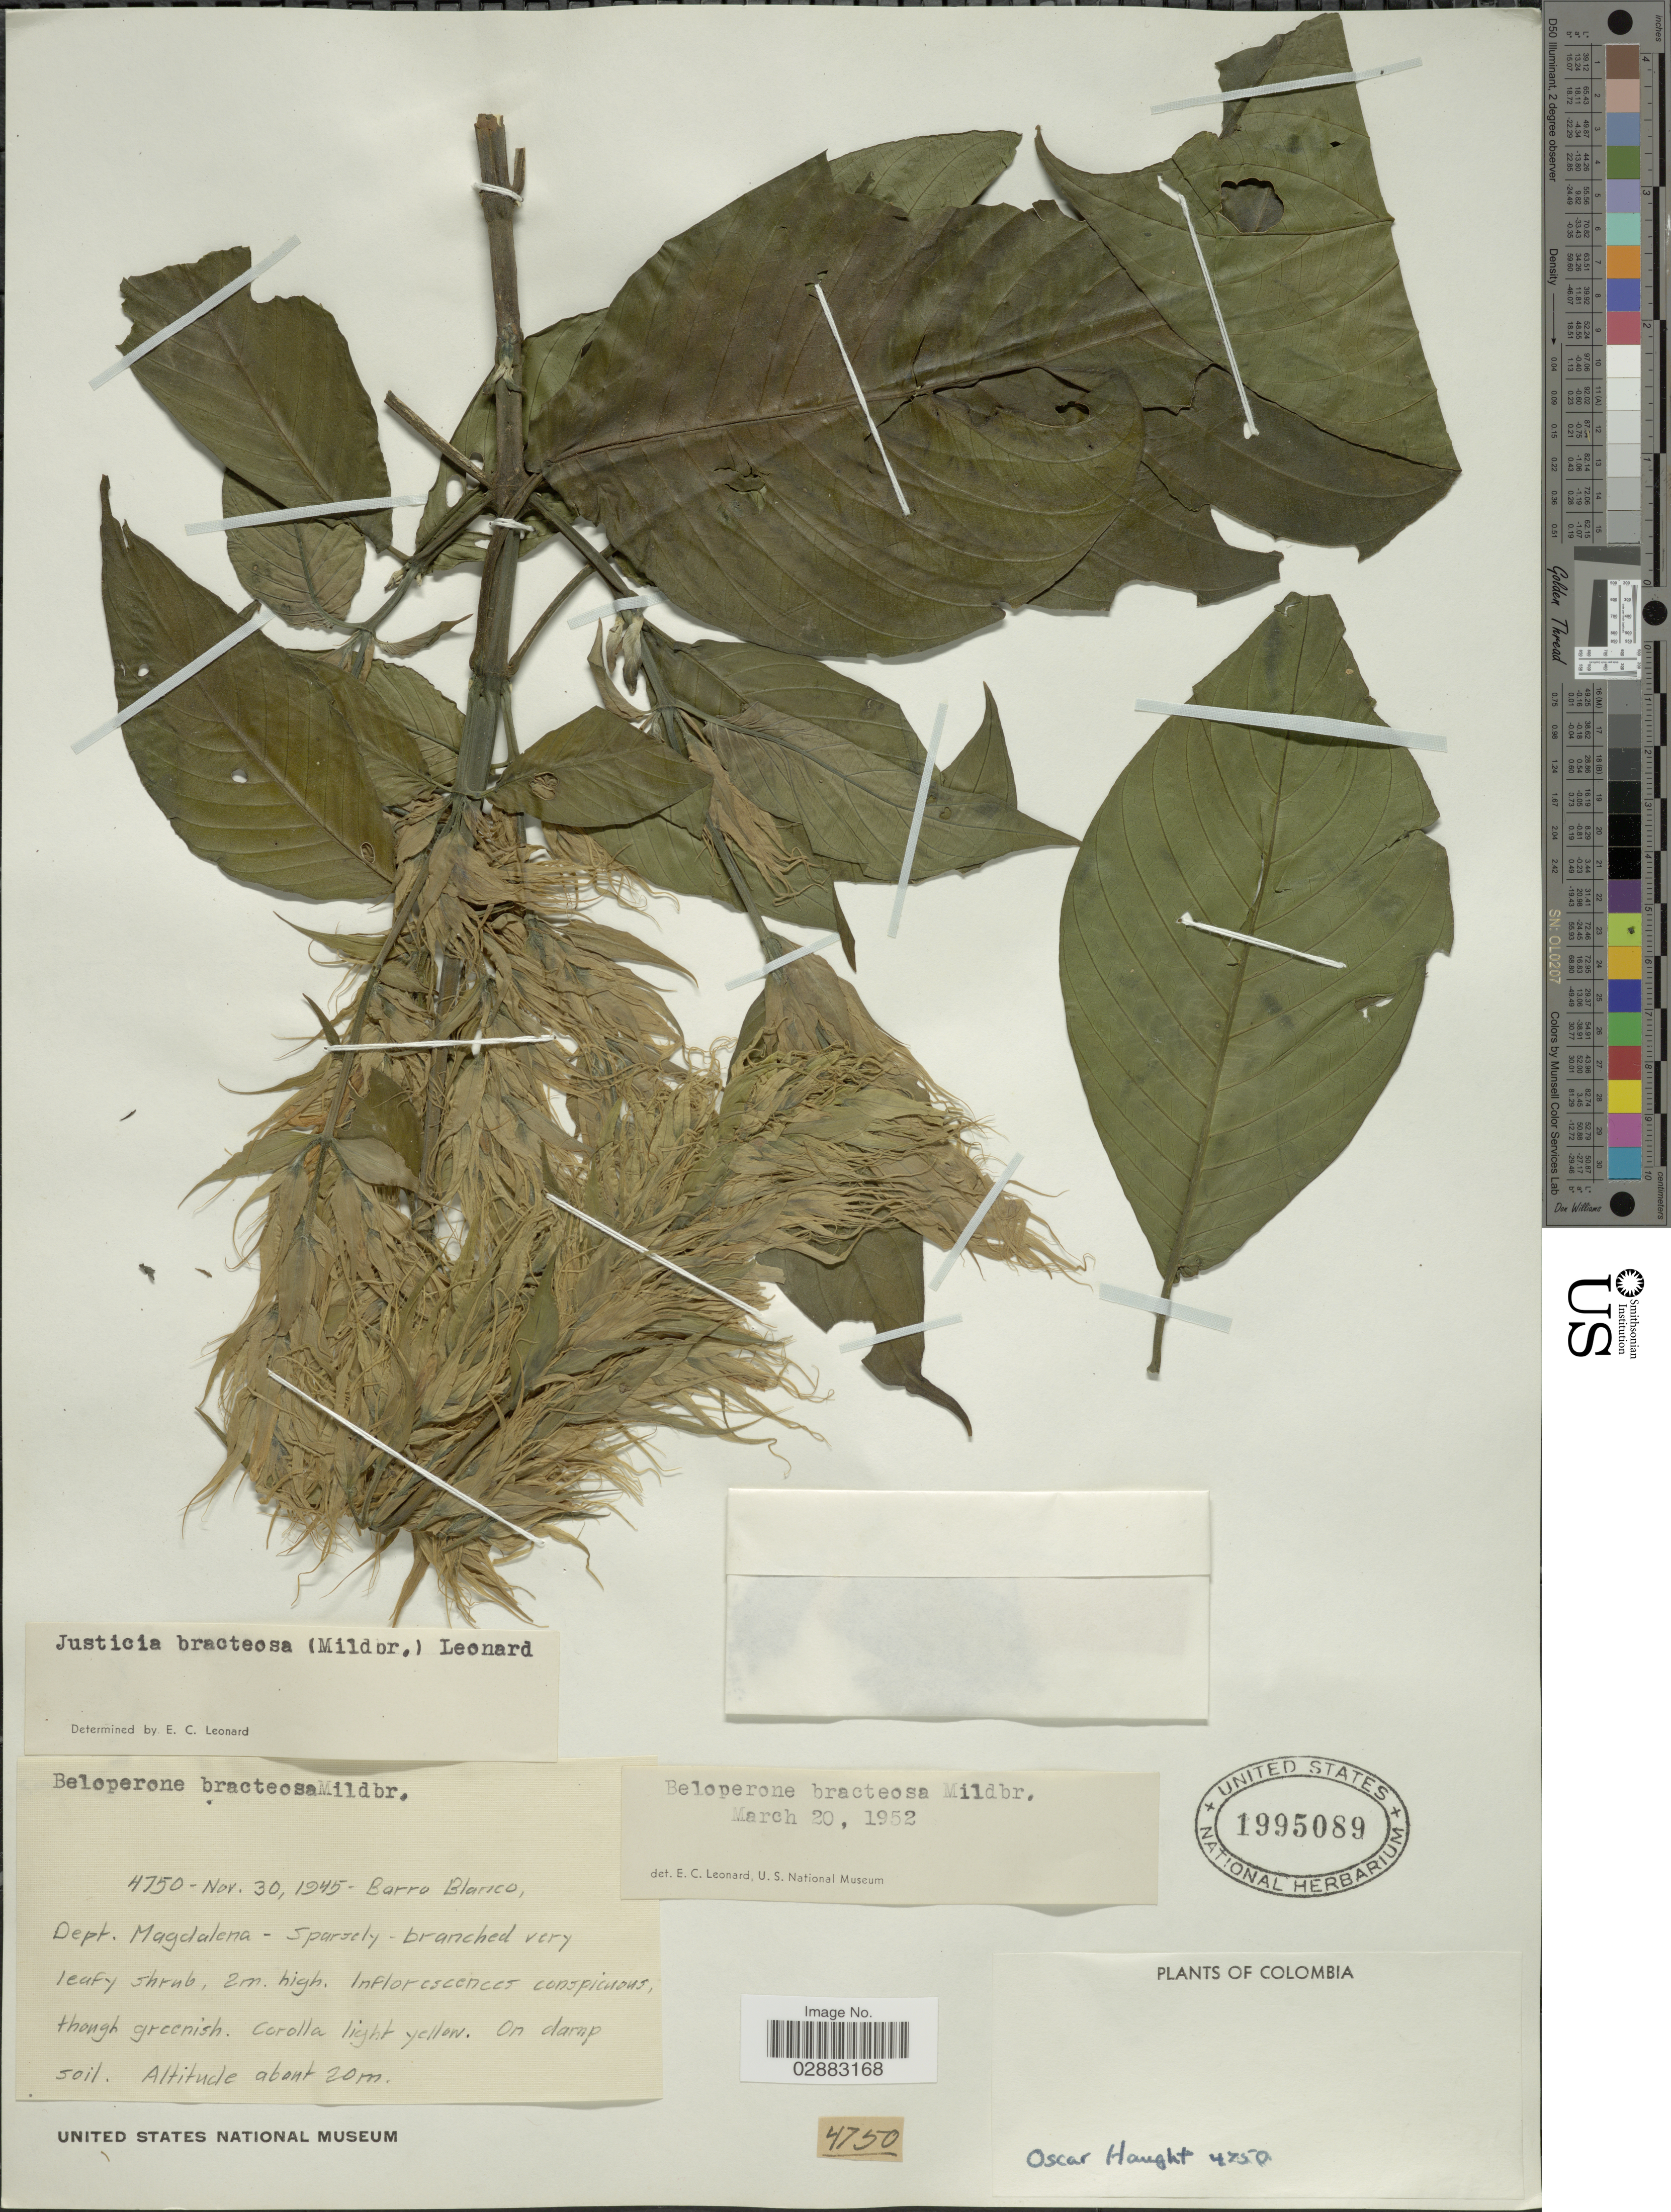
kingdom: Plantae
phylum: Tracheophyta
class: Magnoliopsida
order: Lamiales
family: Acanthaceae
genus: Beloperone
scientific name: Beloperone bracteosa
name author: Mildbr.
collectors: O. L. Haught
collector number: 4750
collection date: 1945-11-30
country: Colombia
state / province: Magdalena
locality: Barro Blanco, Dept. Magdalena.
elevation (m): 20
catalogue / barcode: US 1995089